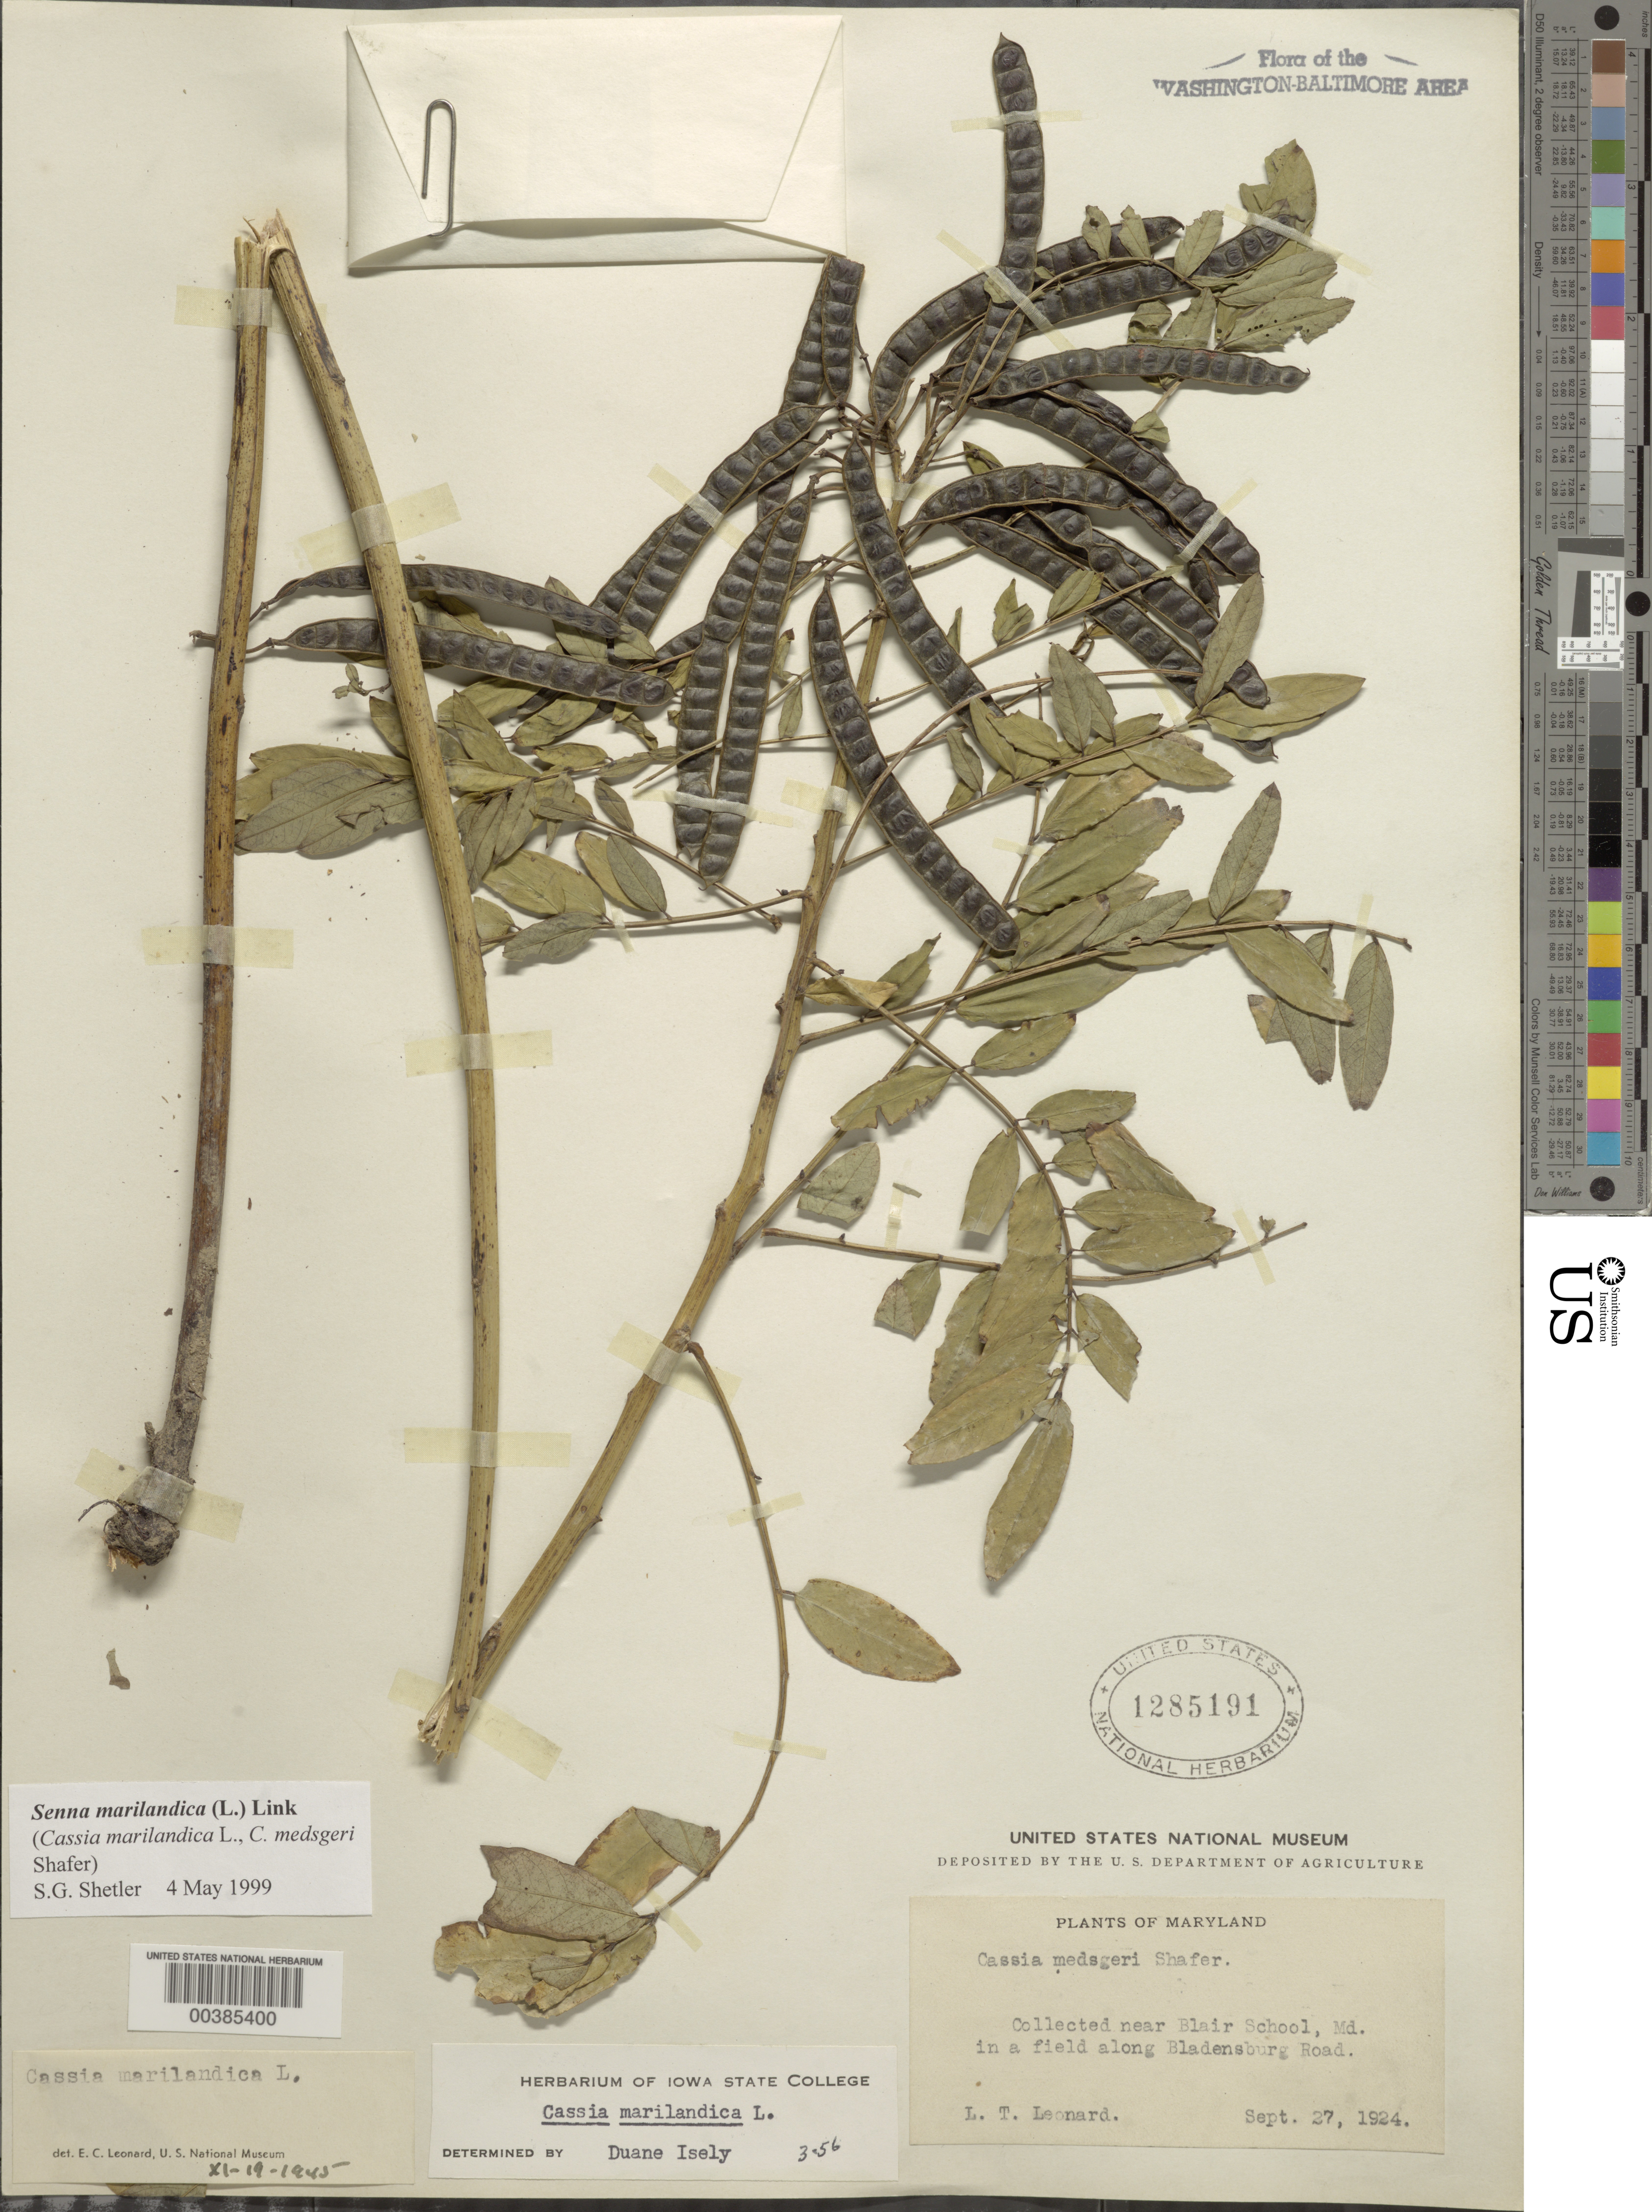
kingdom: Plantae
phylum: Tracheophyta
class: Magnoliopsida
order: Fabales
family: Fabaceae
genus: Senna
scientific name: Senna marilandica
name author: (L.) Link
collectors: L. T. Leonard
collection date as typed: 27 Sep 1924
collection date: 1924-09-27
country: United States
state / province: Maryland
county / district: Prince George's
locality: Blair School, Bladensburg Road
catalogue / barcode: US 1285191